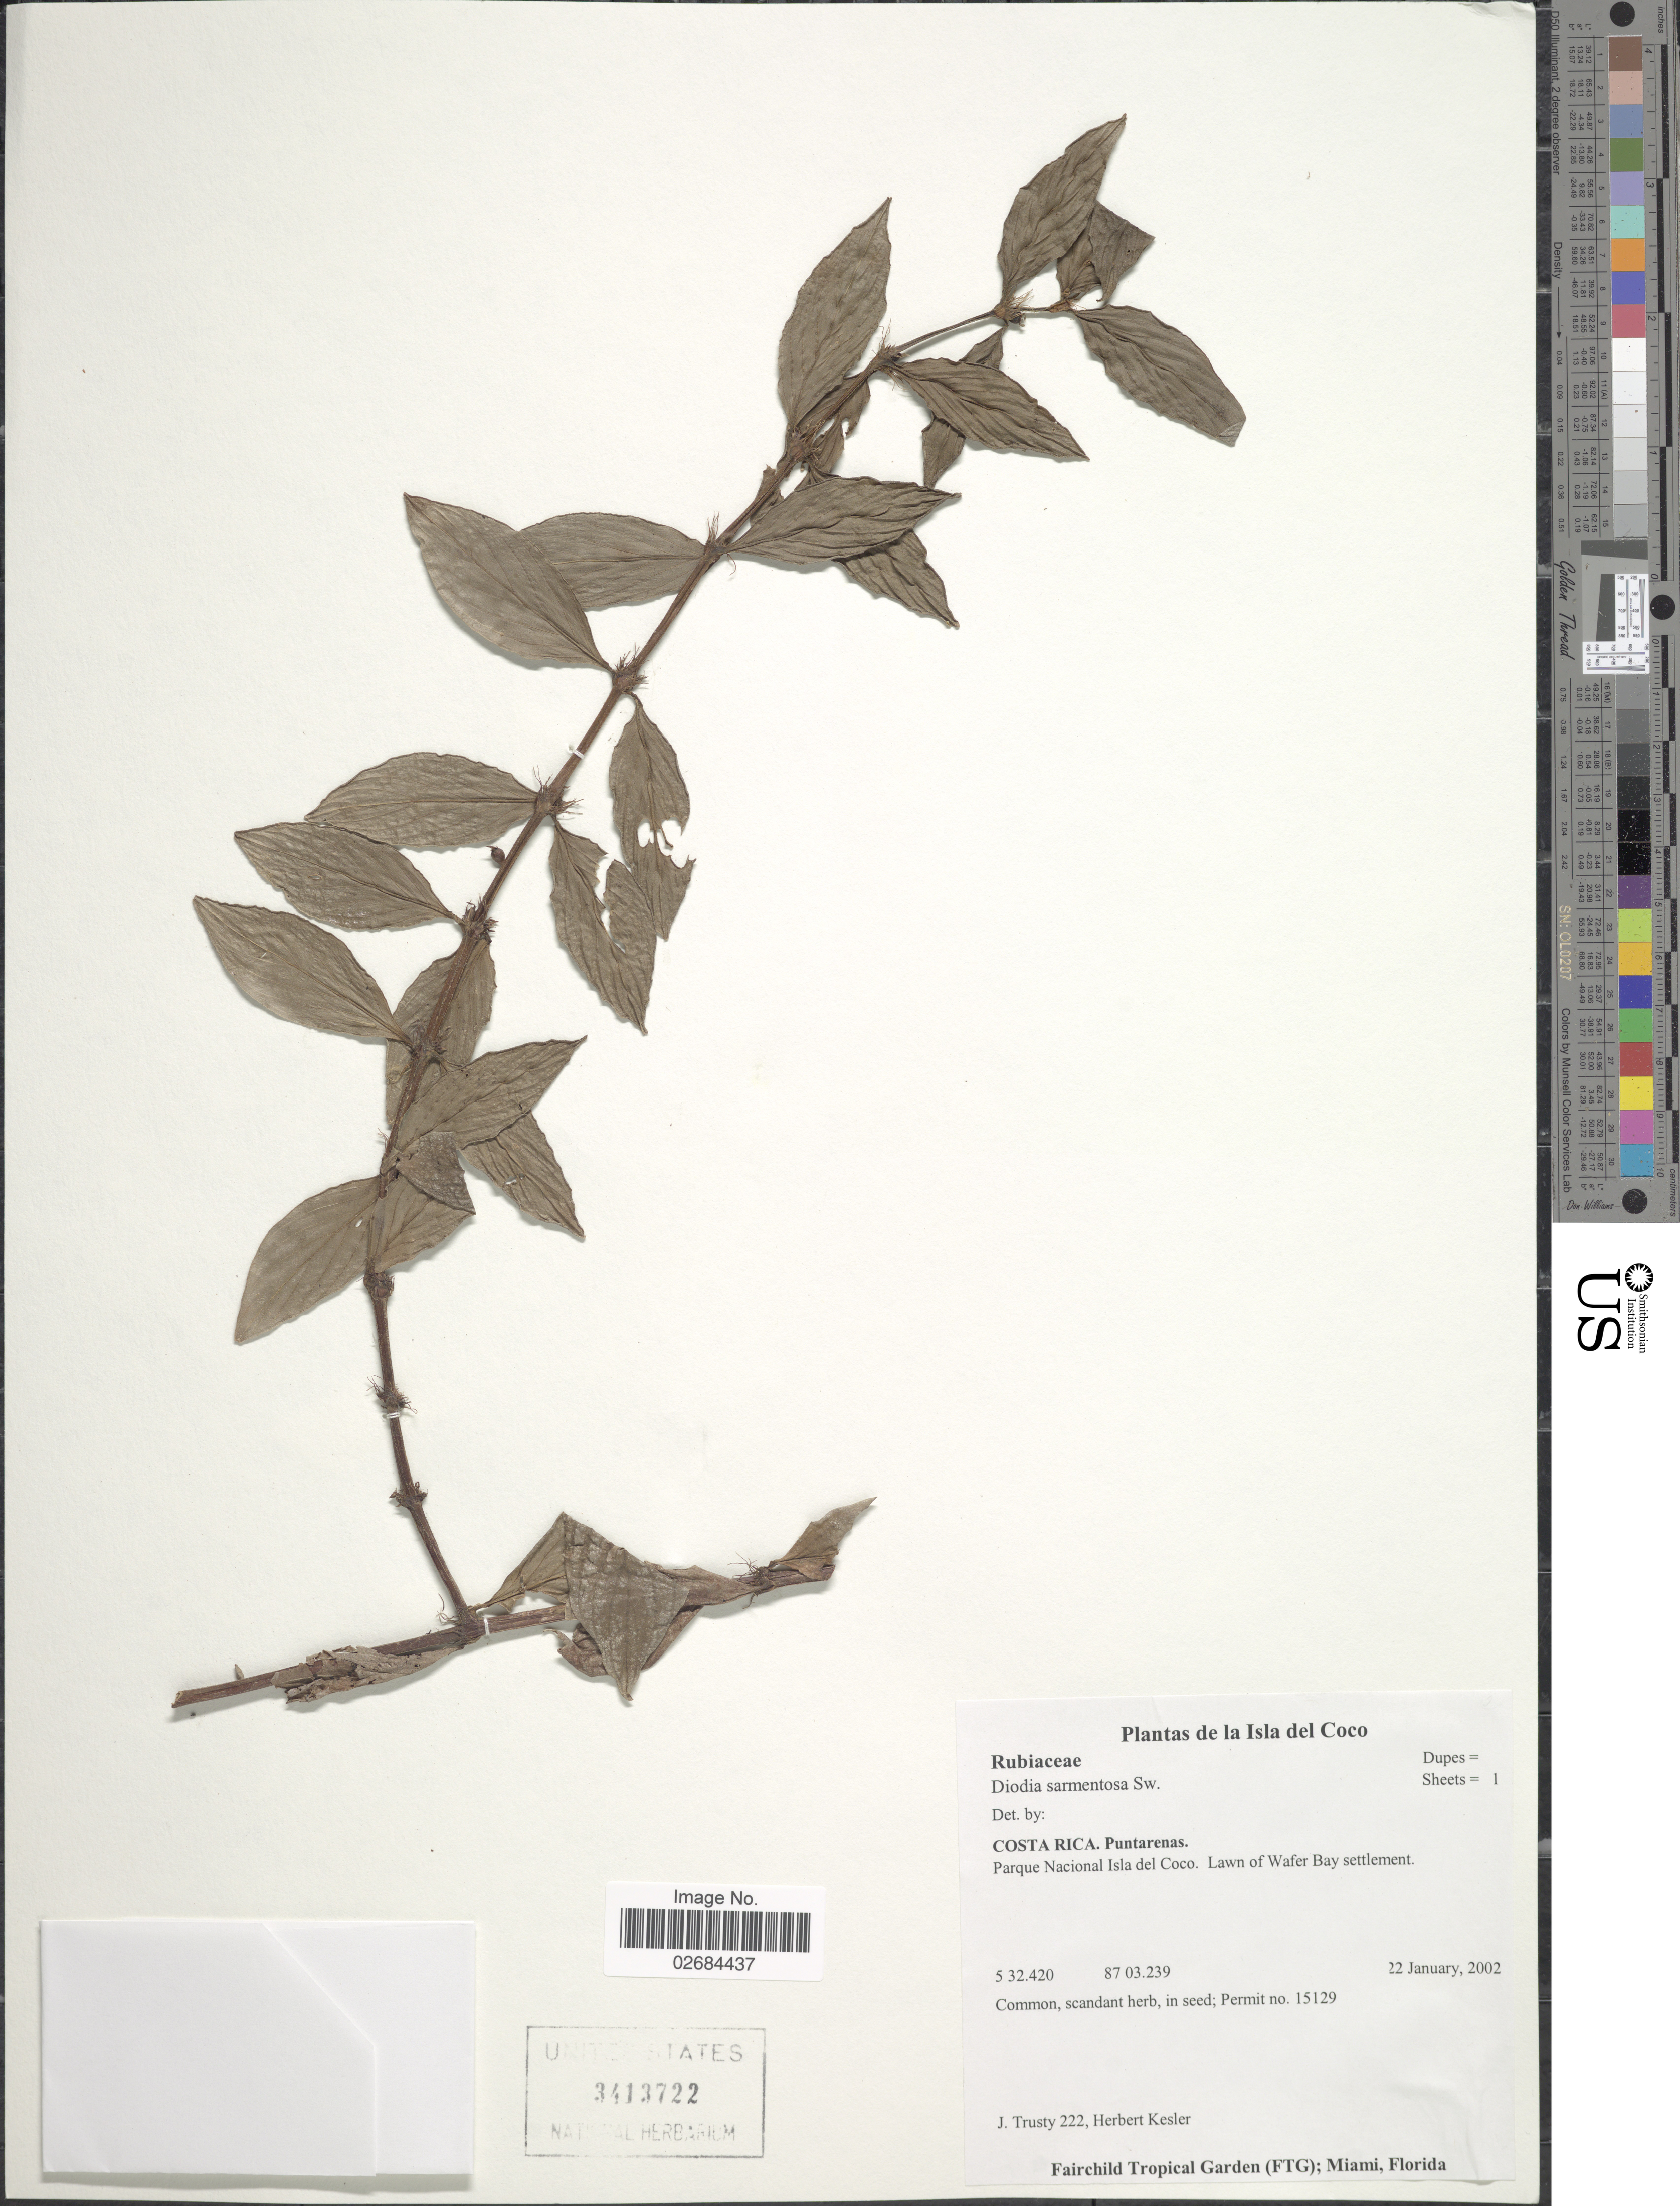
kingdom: Plantae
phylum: Tracheophyta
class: Magnoliopsida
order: Gentianales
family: Rubiaceae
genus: Diodia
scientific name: Diodia sarmentosa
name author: Sw.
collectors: J. Trusty & H. Kesler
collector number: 222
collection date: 2002-01-22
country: Costa Rica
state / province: Puntarenas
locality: Isla del Coco. Parque Nacional Isla del Coco. Lawn of Wafer Bay settlement.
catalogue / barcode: US 3413722